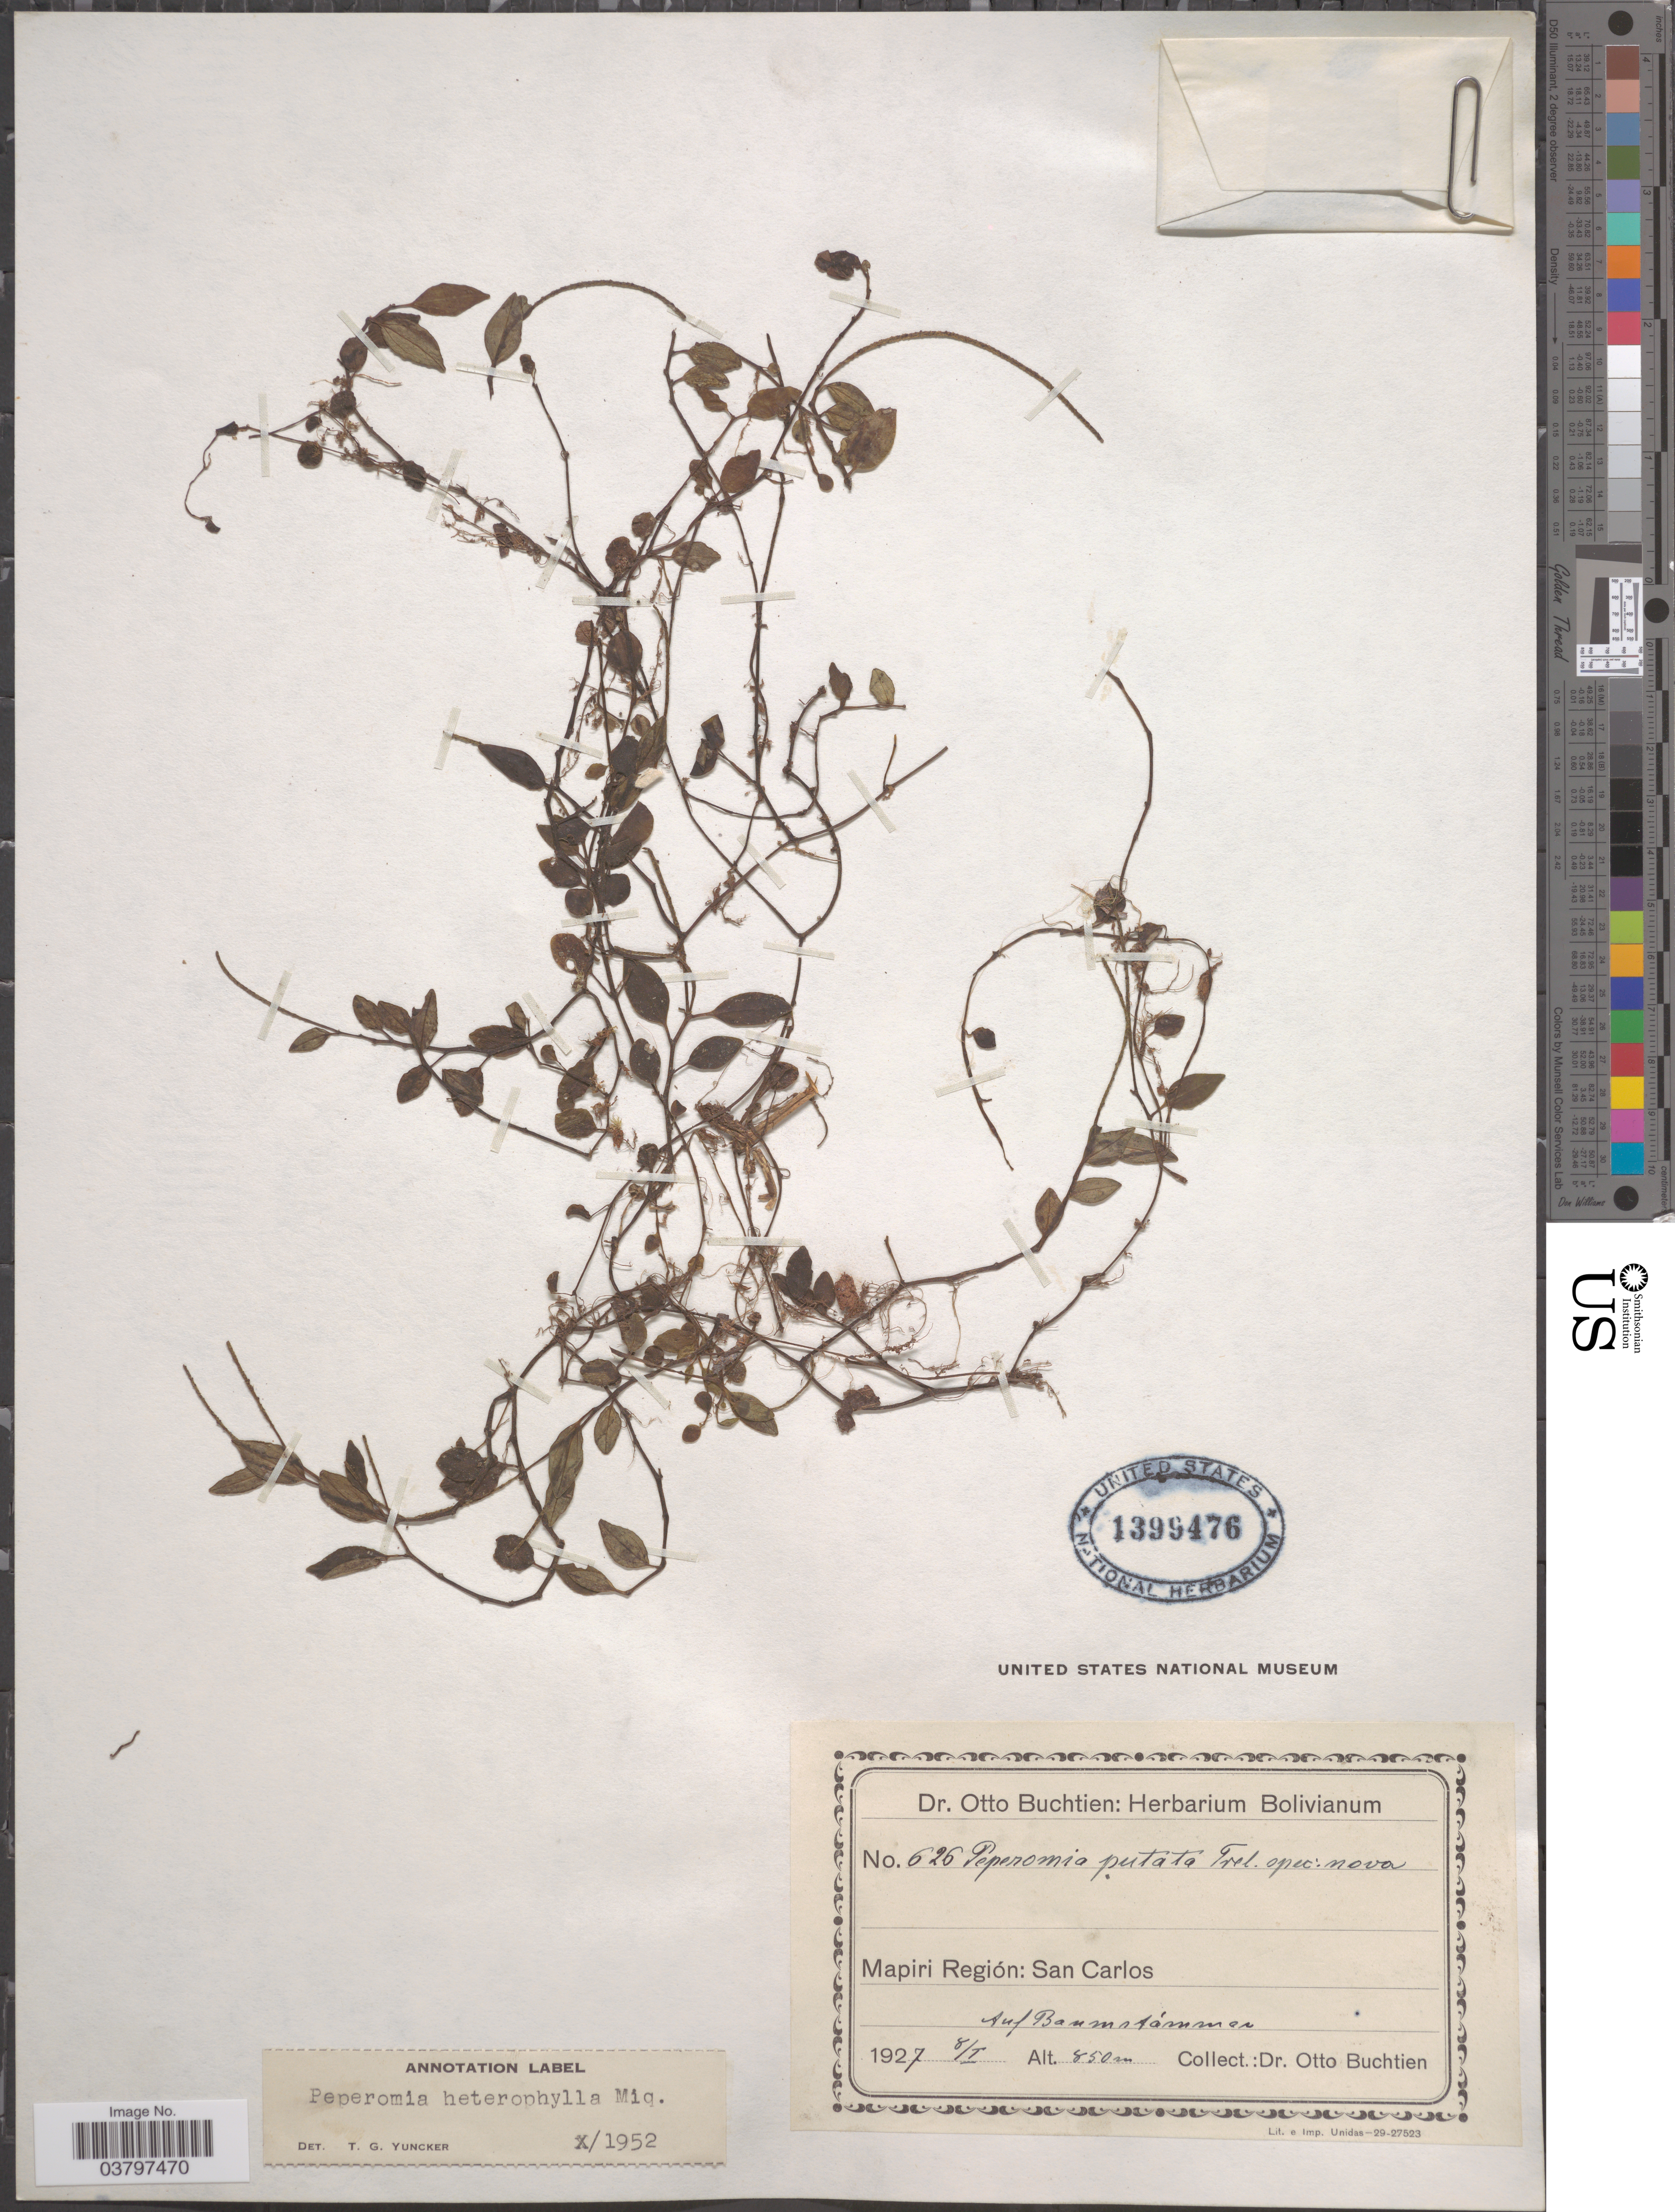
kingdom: Plantae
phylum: Tracheophyta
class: Magnoliopsida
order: Piperales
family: Piperaceae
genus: Peperomia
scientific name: Peperomia heterophylla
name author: Miq.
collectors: O. Buchtien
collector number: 626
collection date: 1927-01-08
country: Bolivia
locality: Mapiri Región: San Carlos.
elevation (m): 850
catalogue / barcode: US 1399476